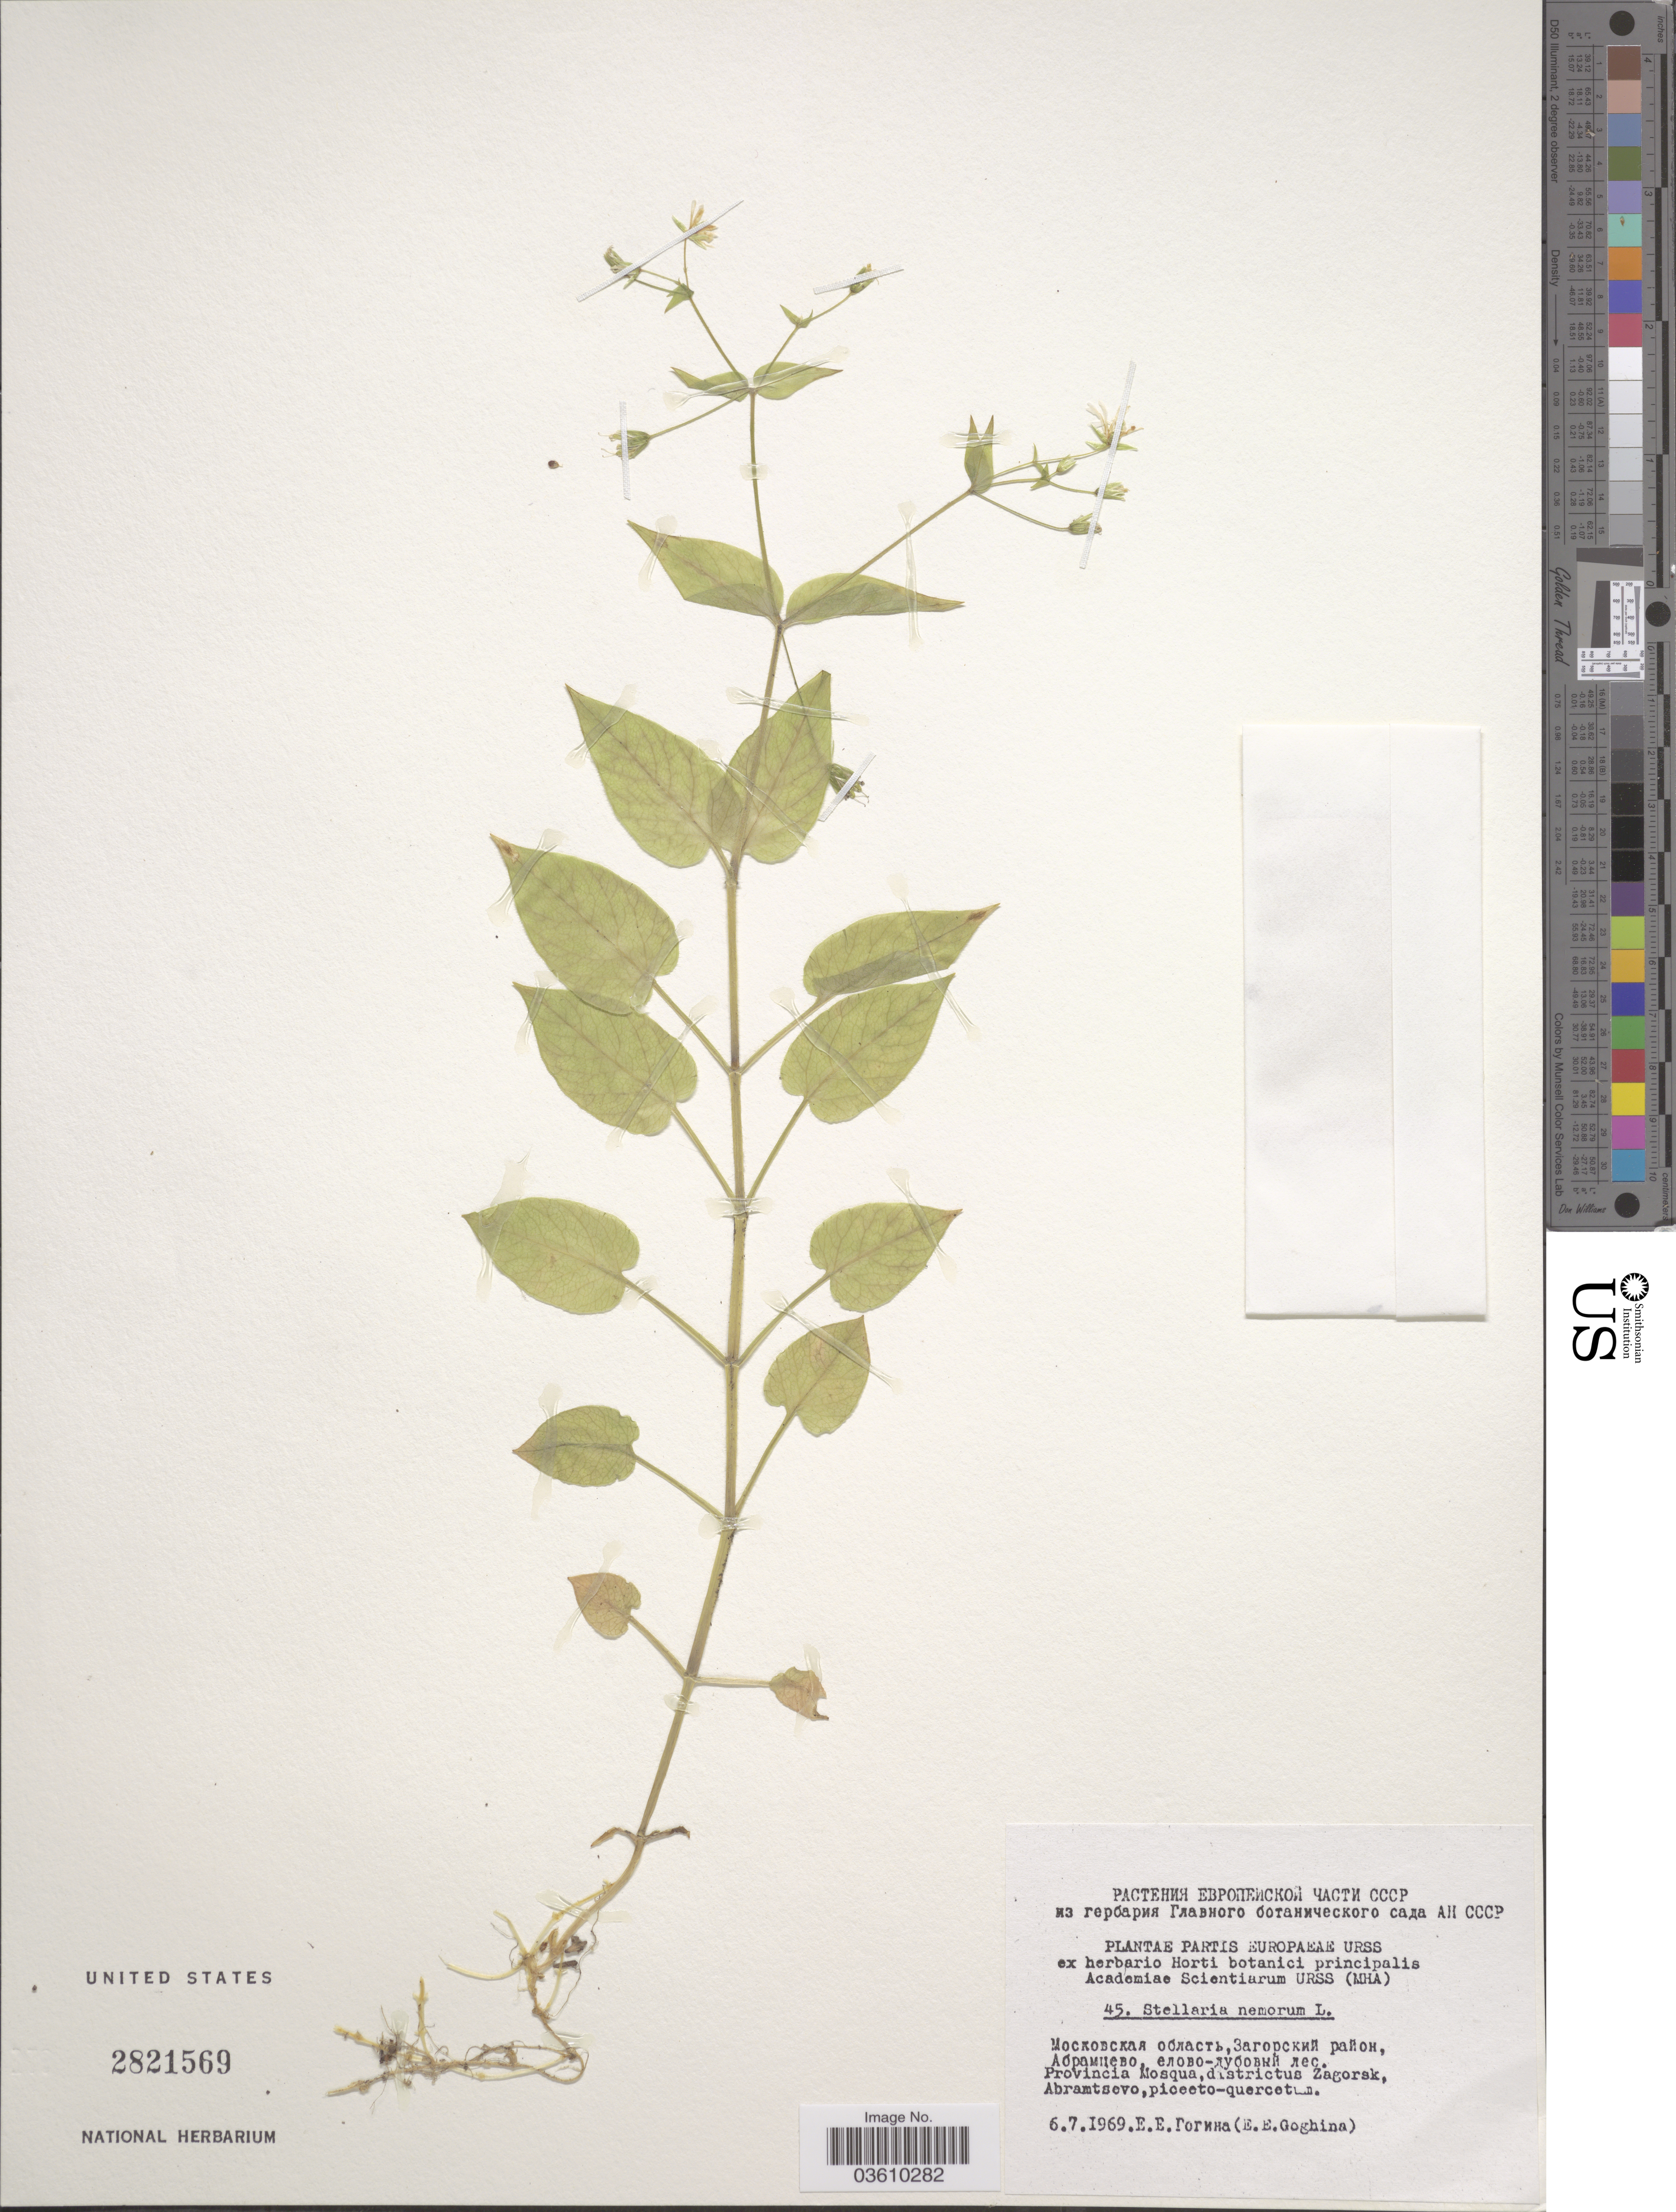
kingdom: Plantae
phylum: Tracheophyta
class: Magnoliopsida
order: Caryophyllales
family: Caryophyllaceae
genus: Stellaria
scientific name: Stellaria nemorum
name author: L.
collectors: E. Goghina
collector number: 45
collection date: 1969-07-06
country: Russian Federation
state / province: Moscow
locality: Provincia Mosqua, districtus Zagorsk, Abramtsevo, picecto-quercetum.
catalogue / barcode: US 2821569